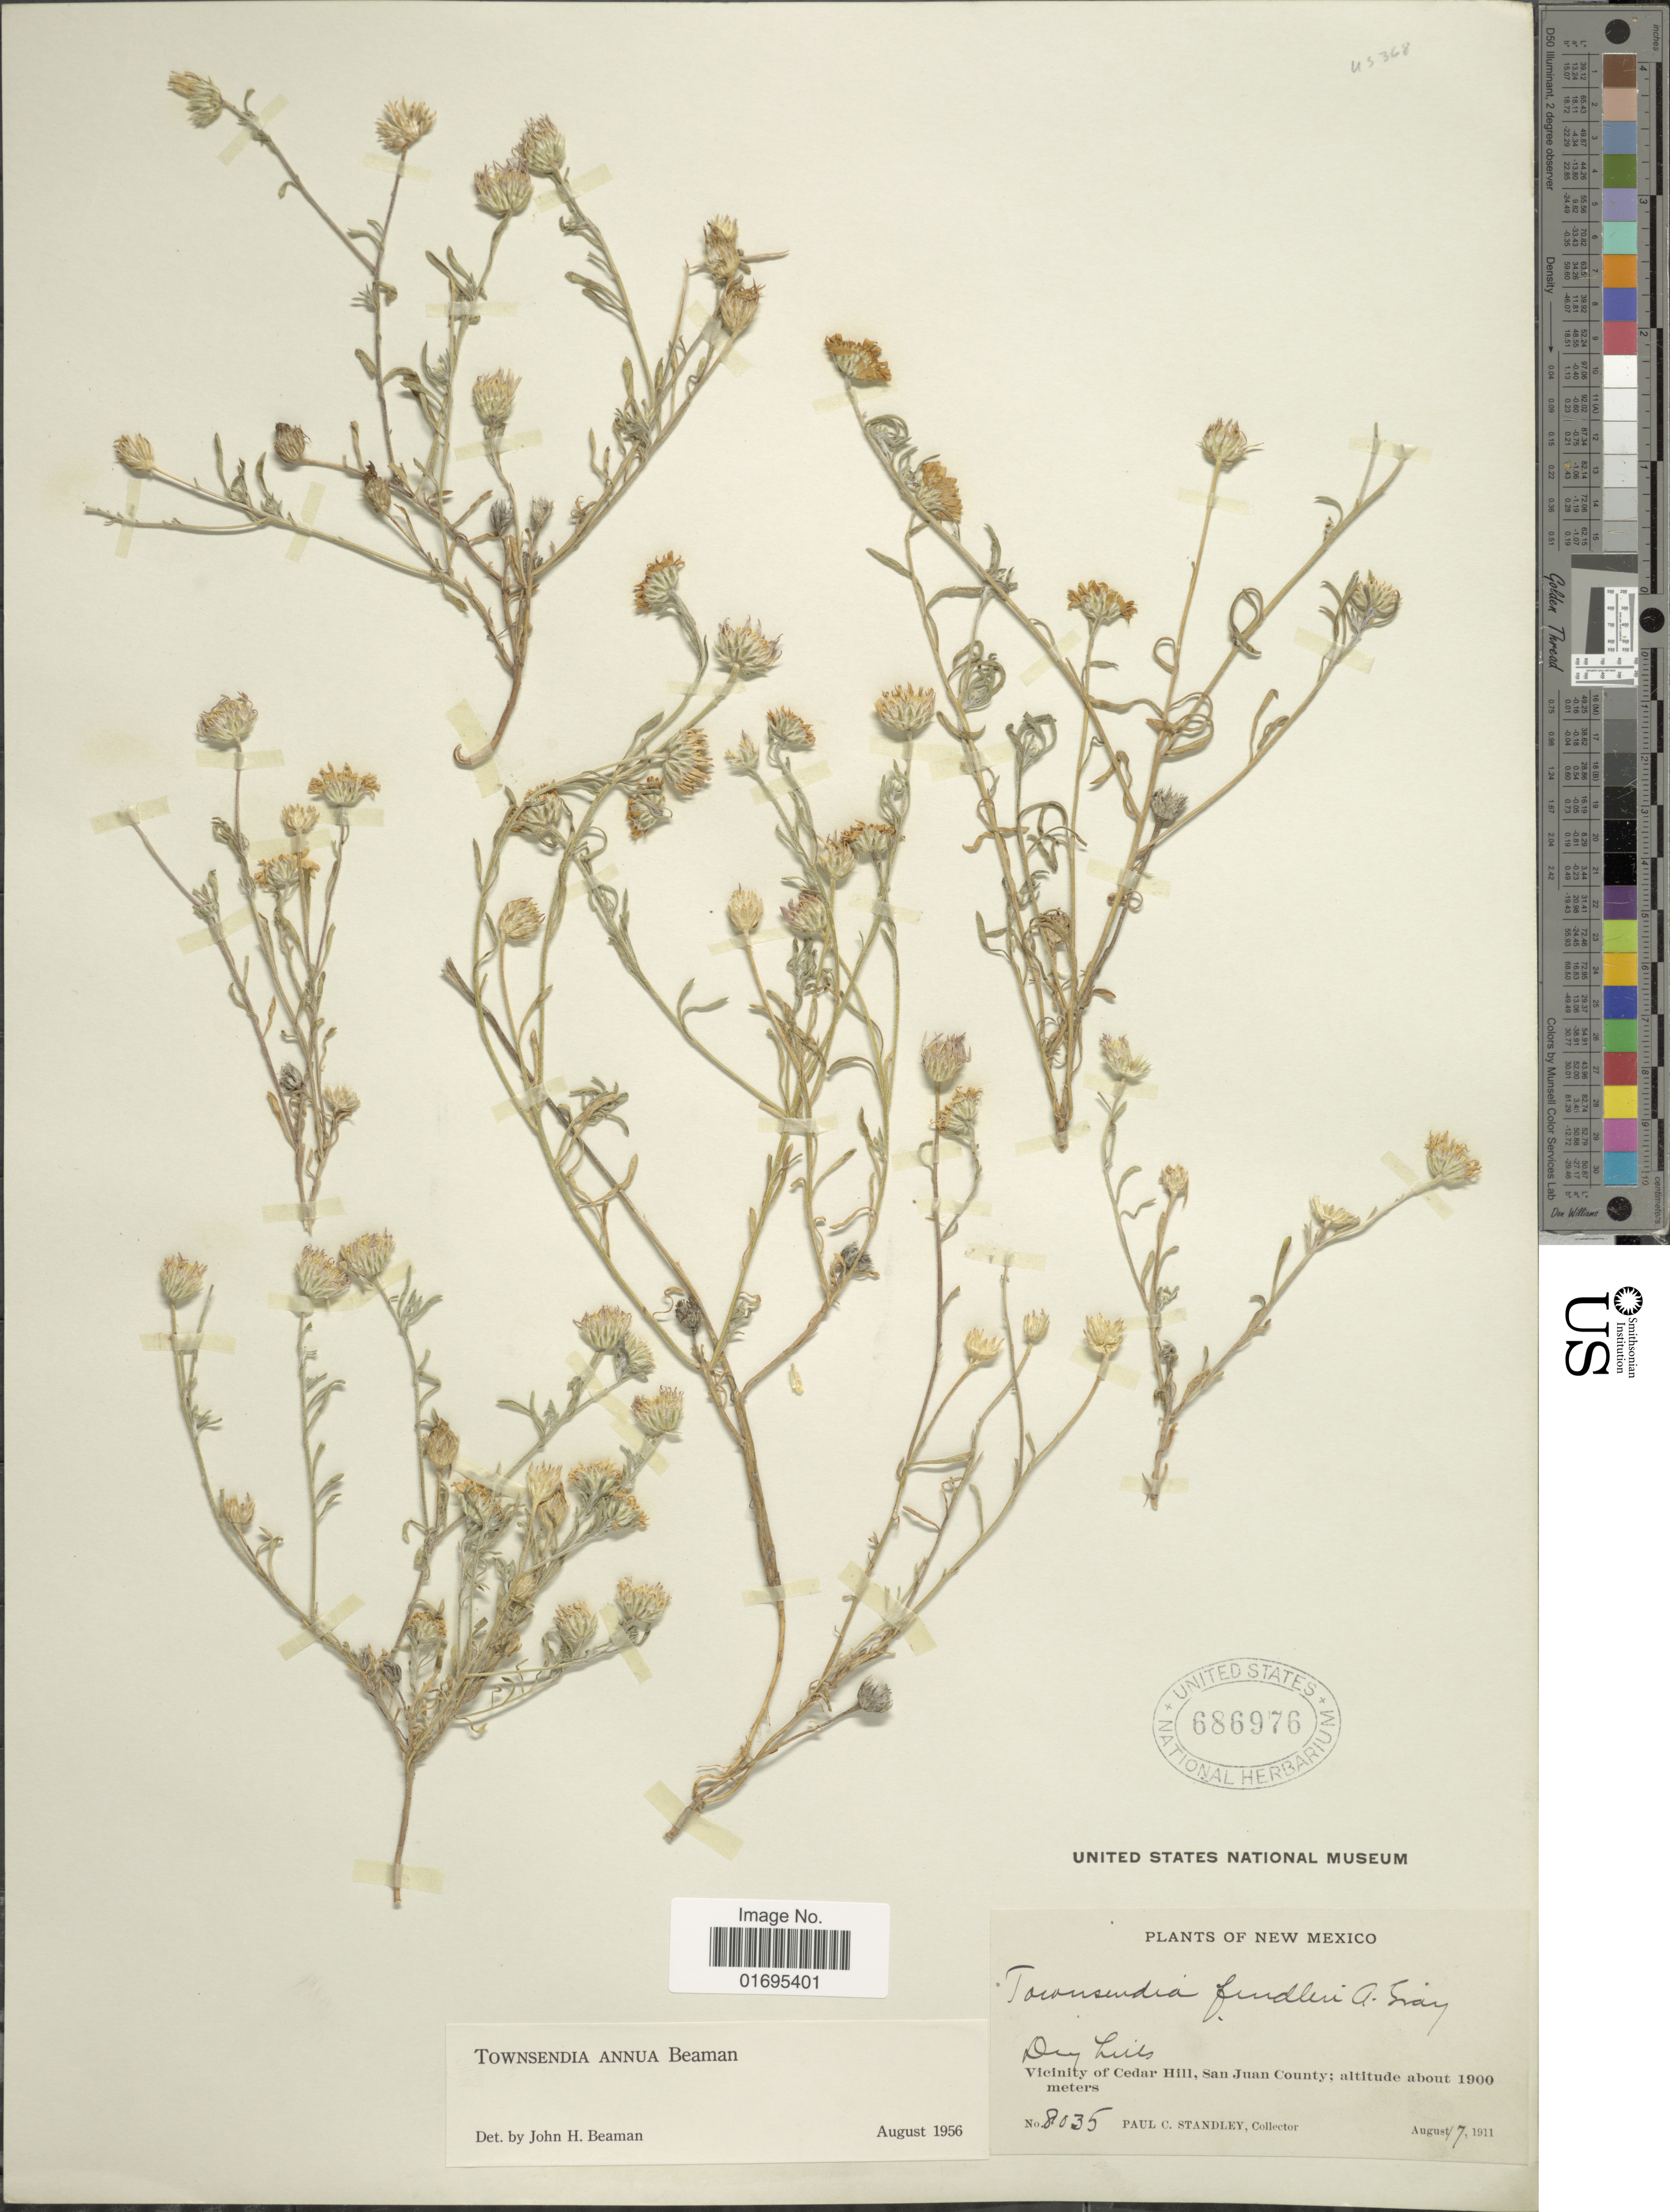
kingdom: Plantae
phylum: Tracheophyta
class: Magnoliopsida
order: Asterales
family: Asteraceae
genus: Townsendia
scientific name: Townsendia annua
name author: Beaman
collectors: P. C. Standley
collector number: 8035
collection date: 1911-08-17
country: United States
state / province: New Mexico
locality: Dry hills, Vicinity of Cedar Hill, San Juan County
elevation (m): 1900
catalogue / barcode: US 686976